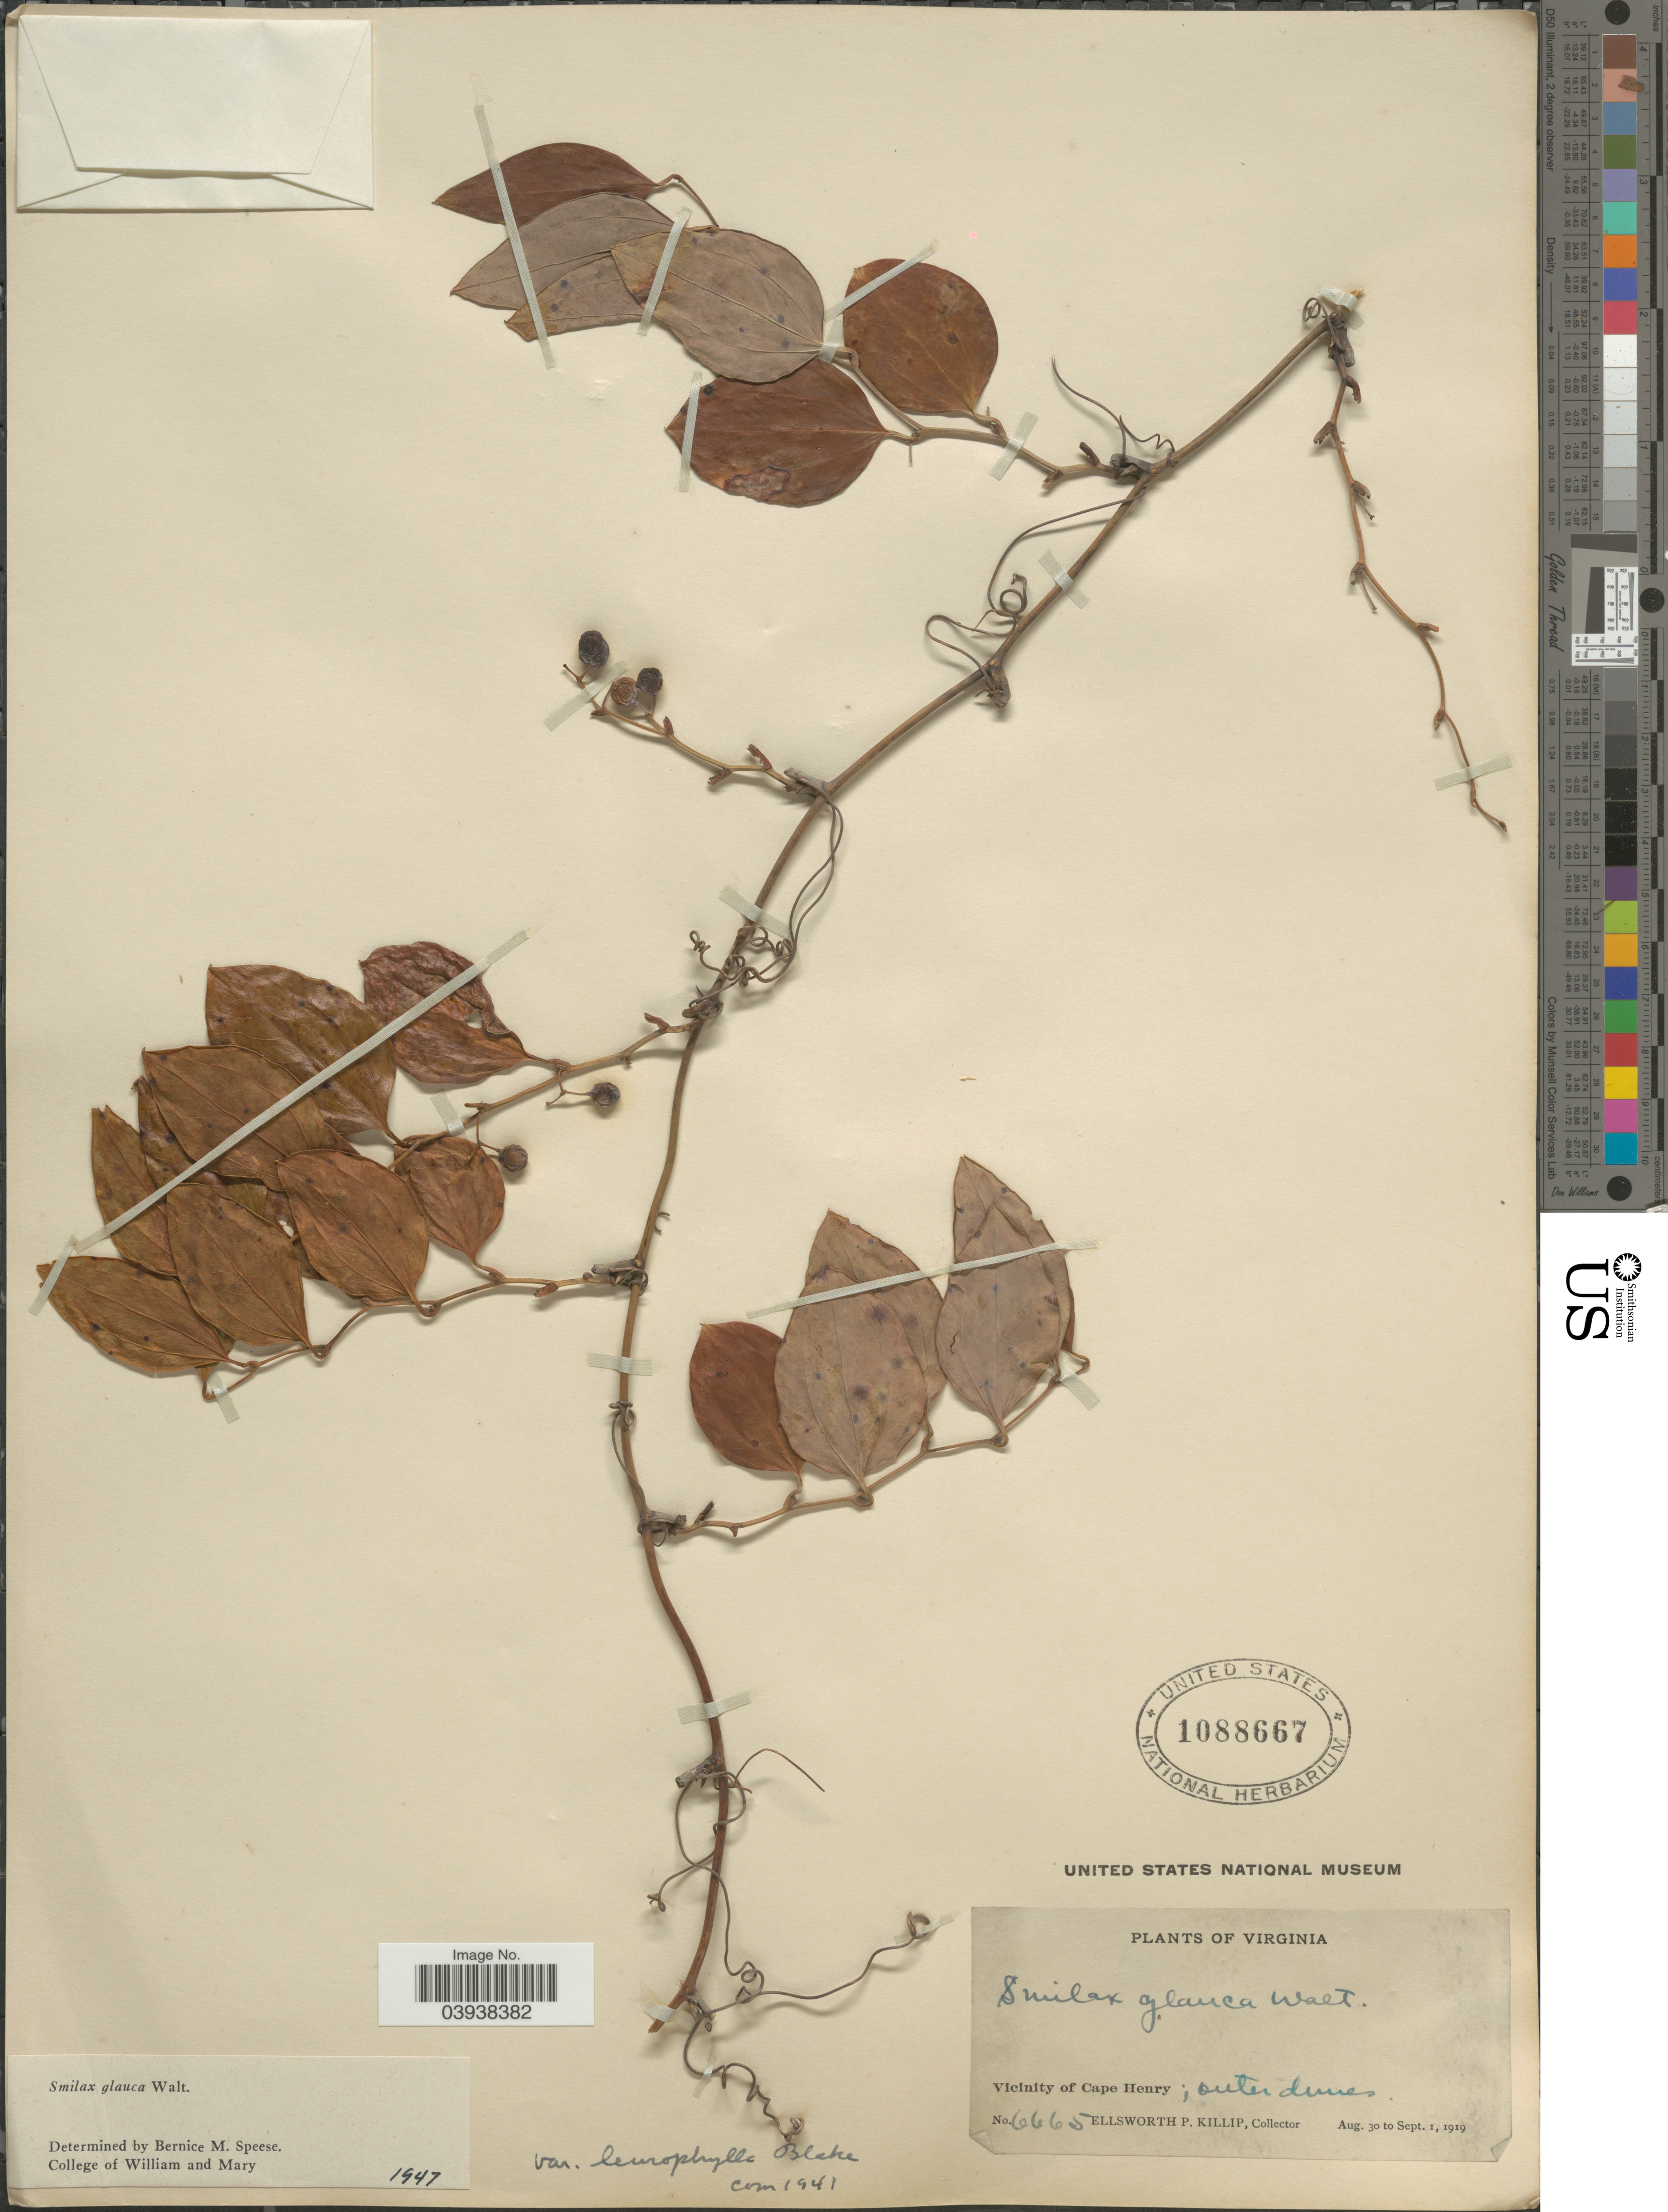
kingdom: Plantae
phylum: Tracheophyta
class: Liliopsida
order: Liliales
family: Smilacaceae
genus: Smilax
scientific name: Smilax glauca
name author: Walter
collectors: E. P. Killip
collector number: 6665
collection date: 1919-08-30/1919-09-01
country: United States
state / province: Virginia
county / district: City of Virginia Beach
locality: Vicinity of Cape Henry; outer dunes.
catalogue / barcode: US 1088667